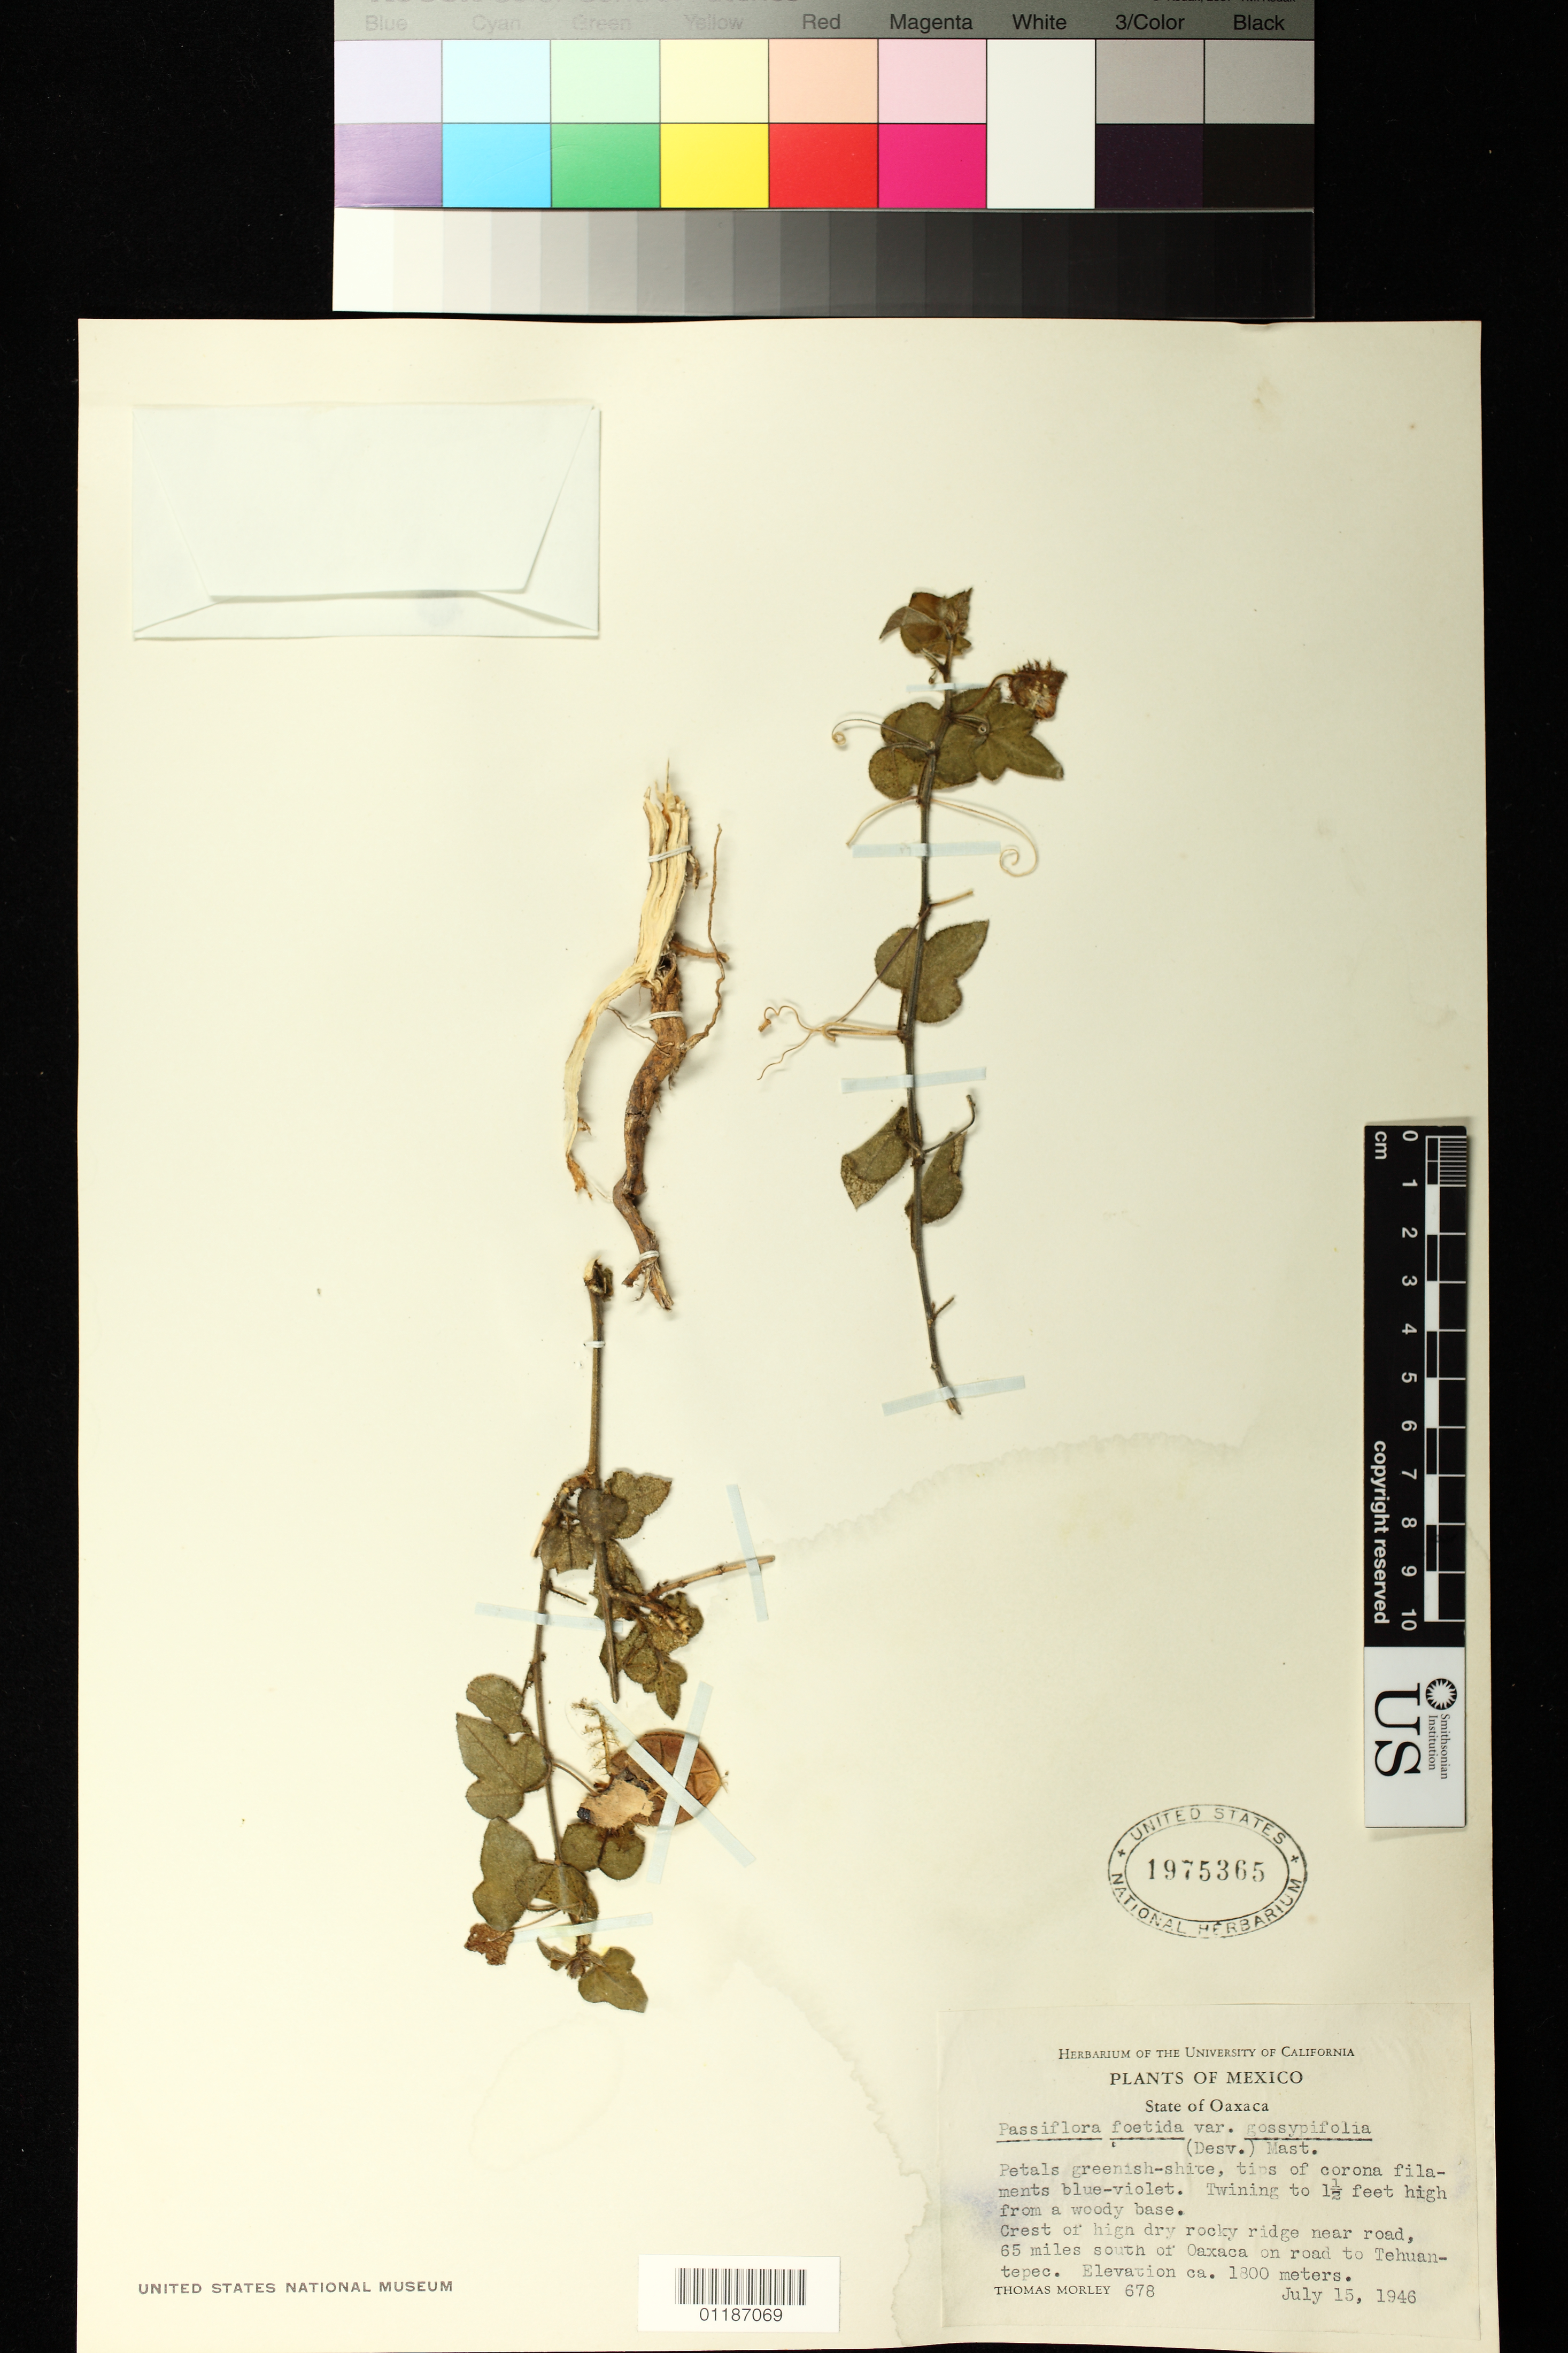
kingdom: Plantae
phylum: Tracheophyta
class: Magnoliopsida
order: Malpighiales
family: Passifloraceae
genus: Passiflora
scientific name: Passiflora foetida var. gossypiifolia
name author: (Desv.) Mast.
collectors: T. Morley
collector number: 678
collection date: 1946-07-15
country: Mexico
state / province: Oaxaca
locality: Crest of high dry rocky ridge near road, 65 miles south of Oaxaca on road to Tehuantepec.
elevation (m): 1800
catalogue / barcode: US 1975365